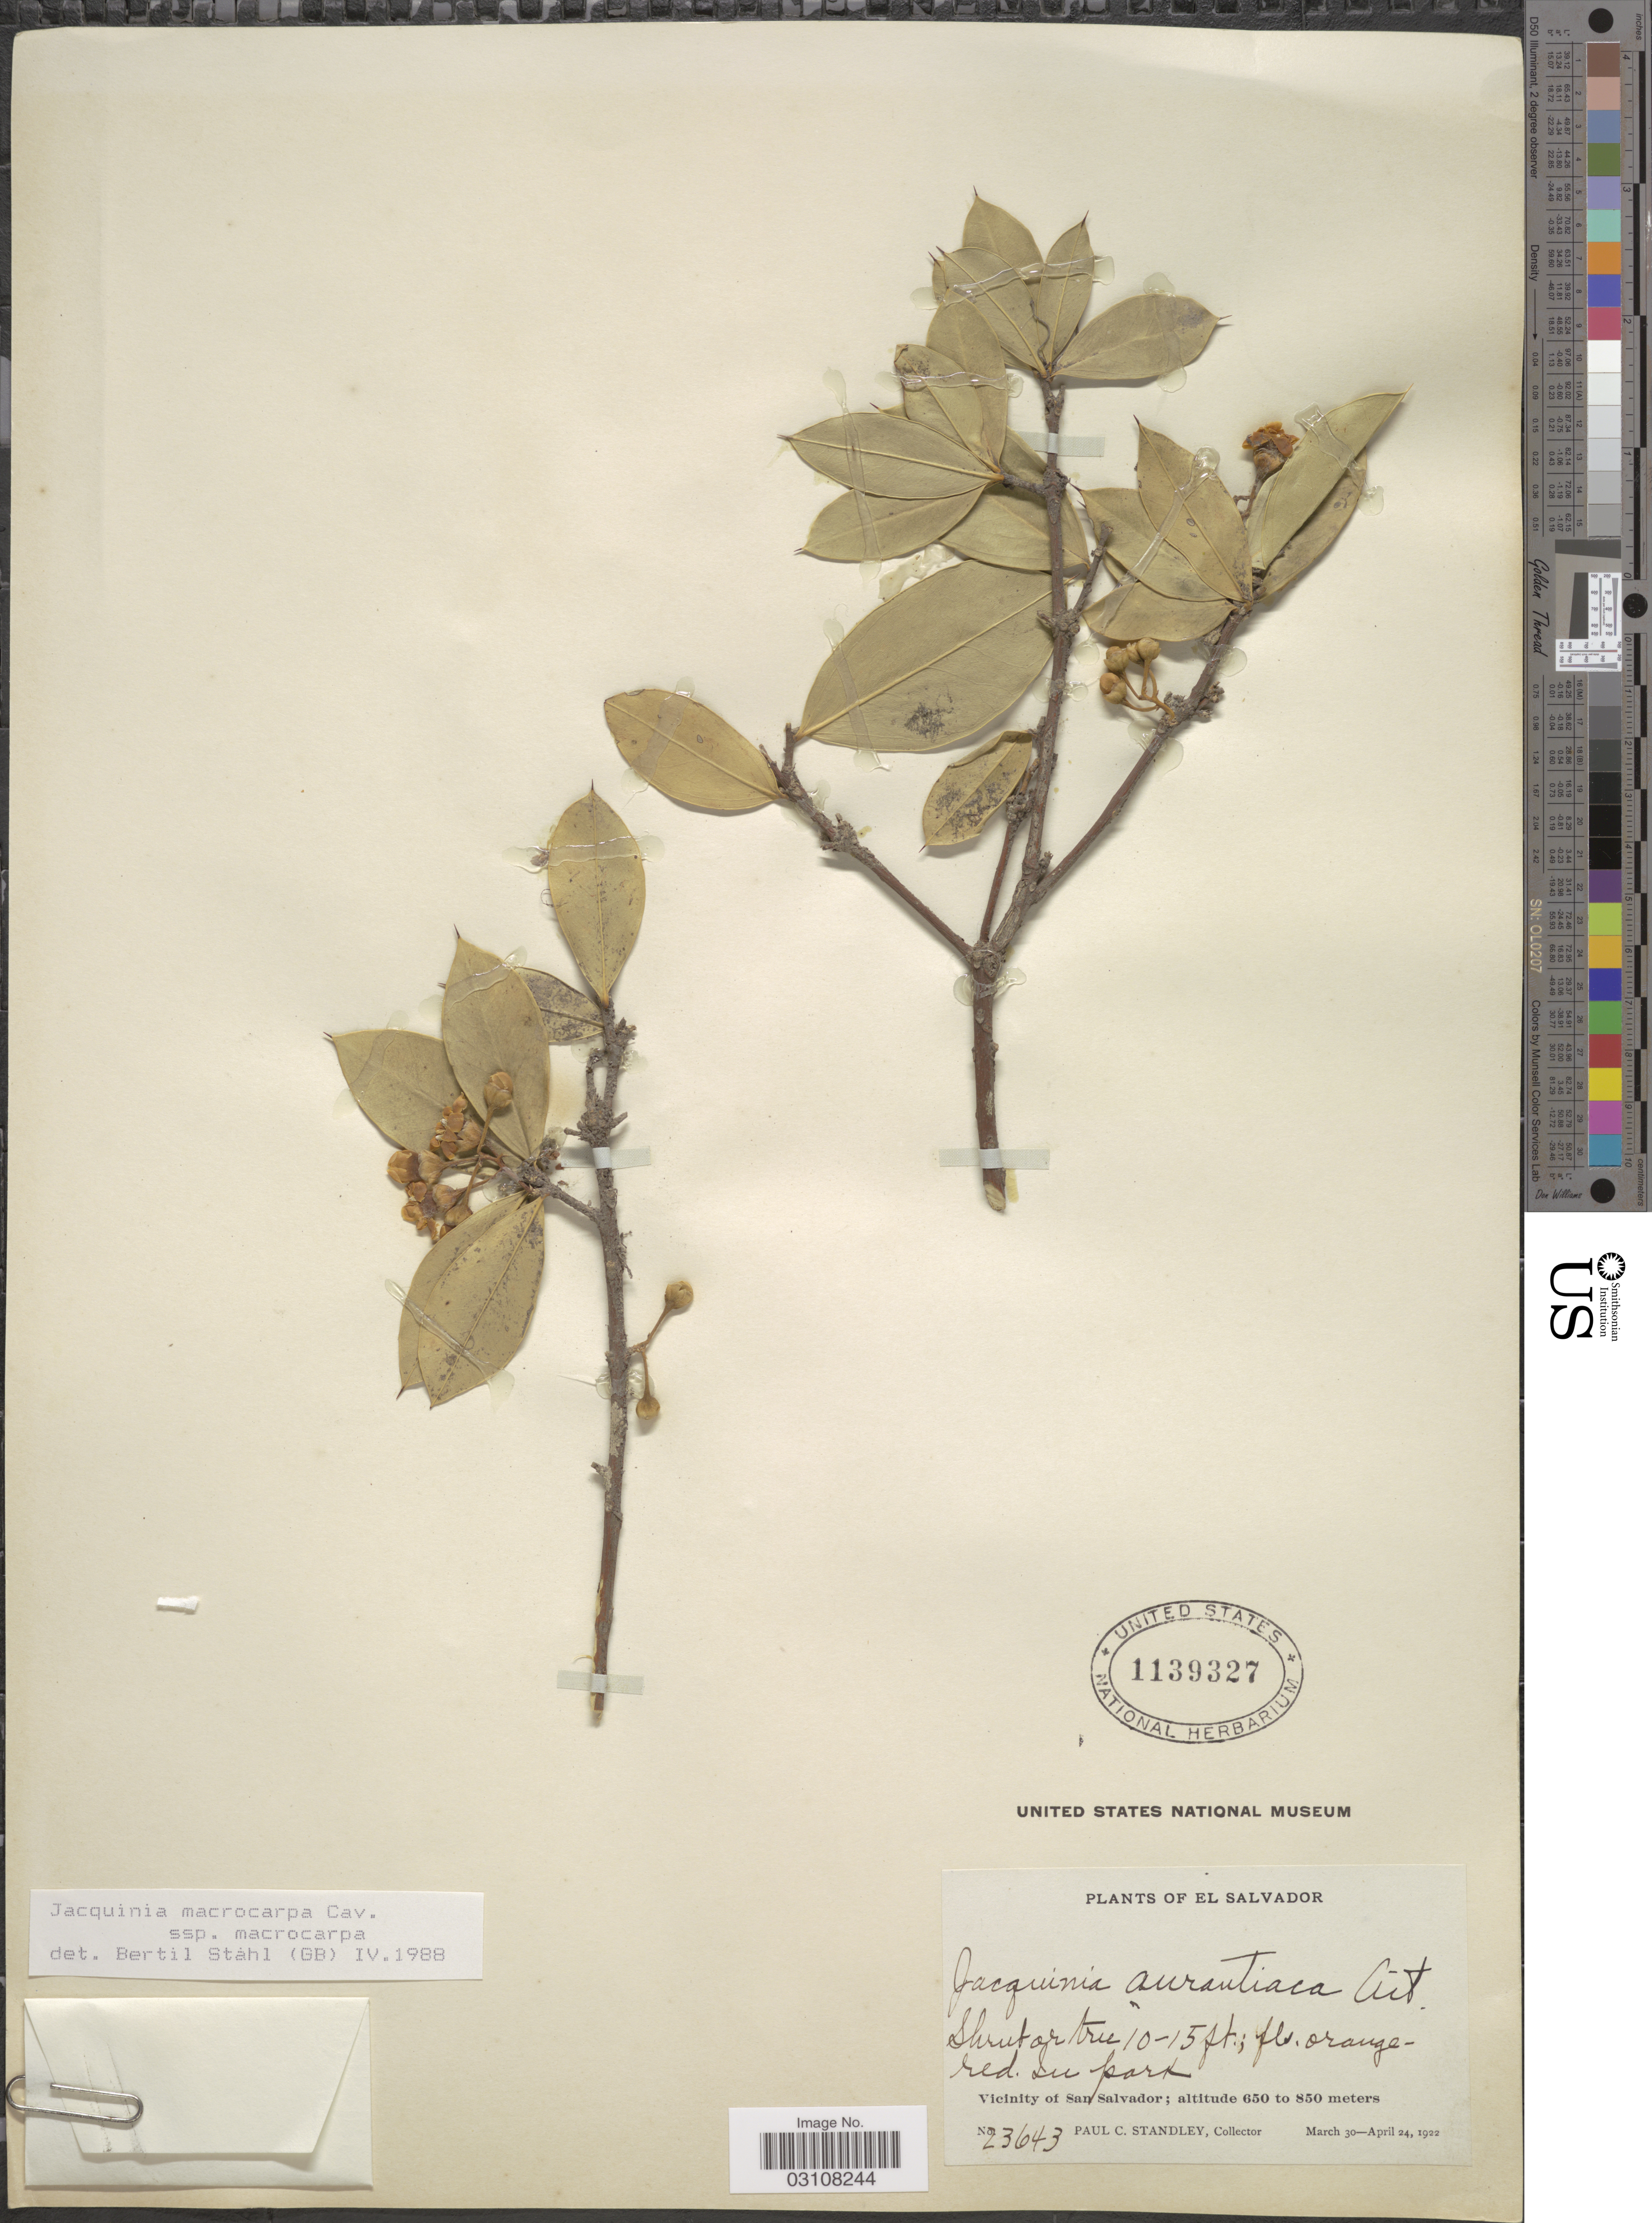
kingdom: Plantae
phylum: Tracheophyta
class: Magnoliopsida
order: Ericales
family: Primulaceae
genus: Jacquinia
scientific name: Jacquinia macrocarpa subsp. macrocarpa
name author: Cav.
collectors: P. C. Standley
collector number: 23643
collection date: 1922-03-30/1922-04-24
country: El Salvador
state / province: San Salvador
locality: Vicinity of San Salvador.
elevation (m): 650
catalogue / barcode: US 1139327